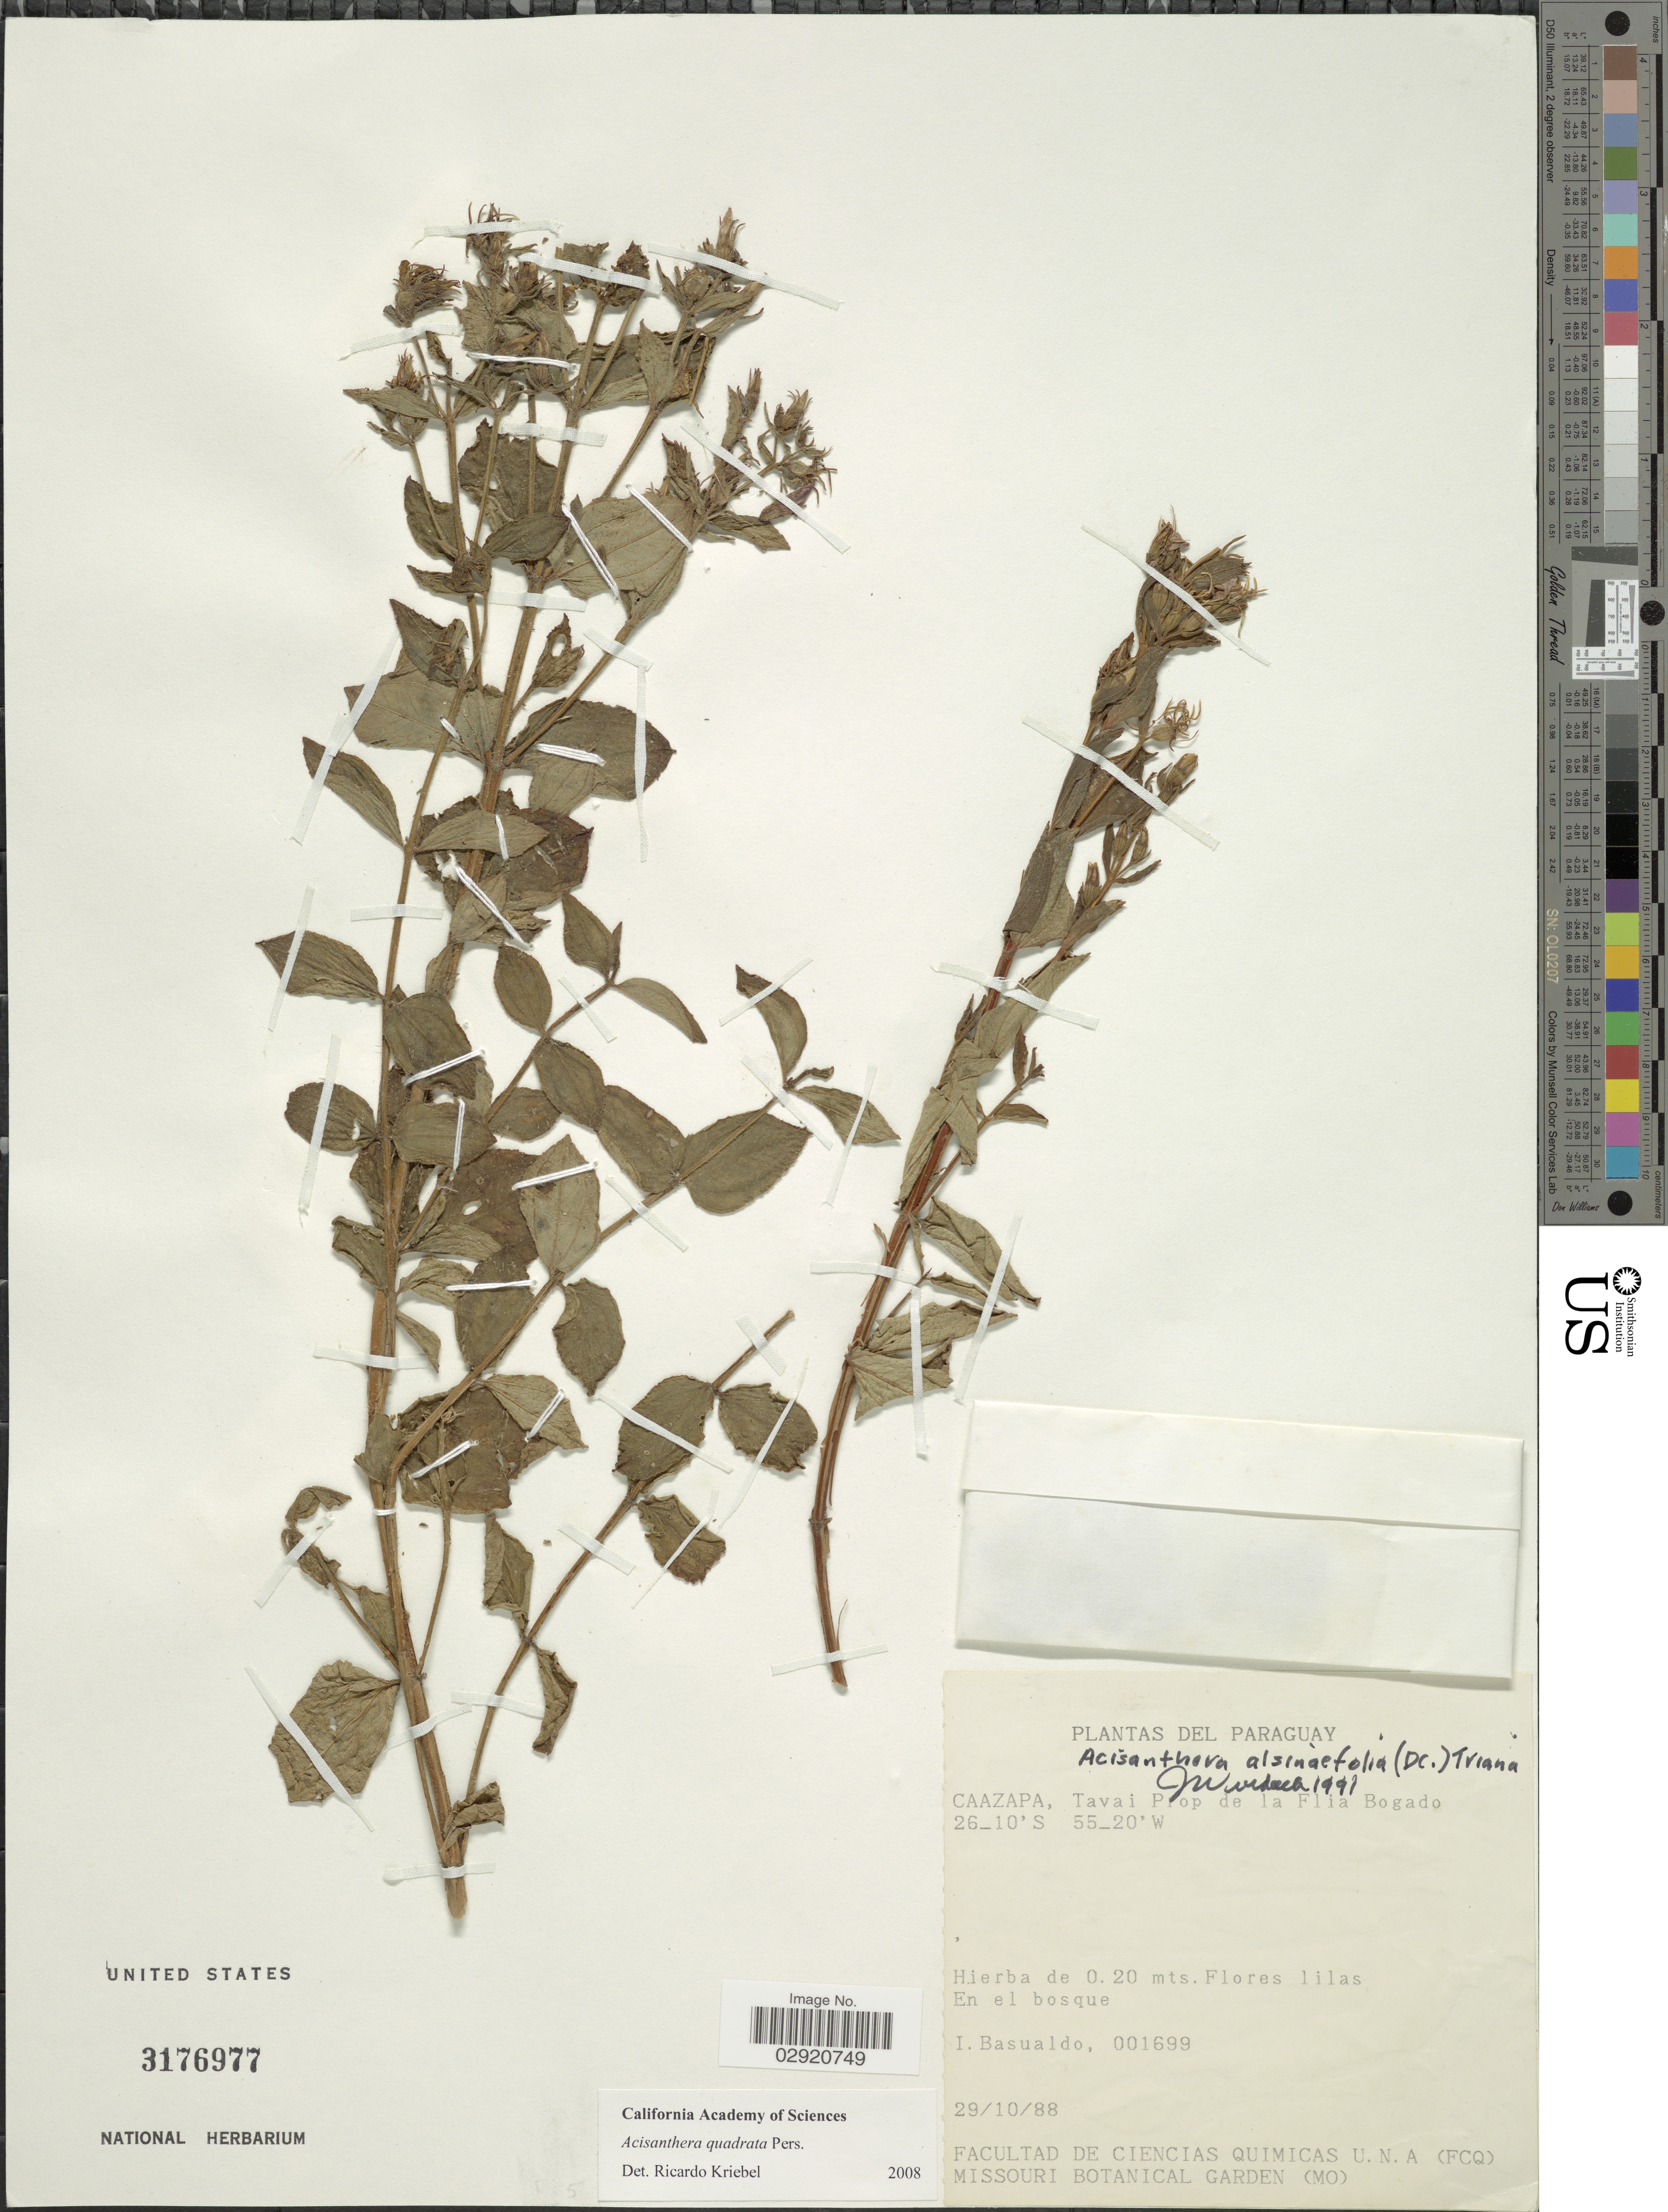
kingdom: Plantae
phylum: Tracheophyta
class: Magnoliopsida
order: Myrtales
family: Melastomataceae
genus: Acisanthera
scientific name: Acisanthera alsinefolia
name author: (DC.) Triana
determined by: Nunes da Silva, Diego, (RB), Jardim Botanico do Rio de Janeiro - Herbario (BRAZIL)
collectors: I. Basualdo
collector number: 001699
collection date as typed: Transcribed d/m/y: 29/10/88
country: Paraguay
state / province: Caazapa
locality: Tavai Prop de la Flia Bogado.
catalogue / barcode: US 3176977